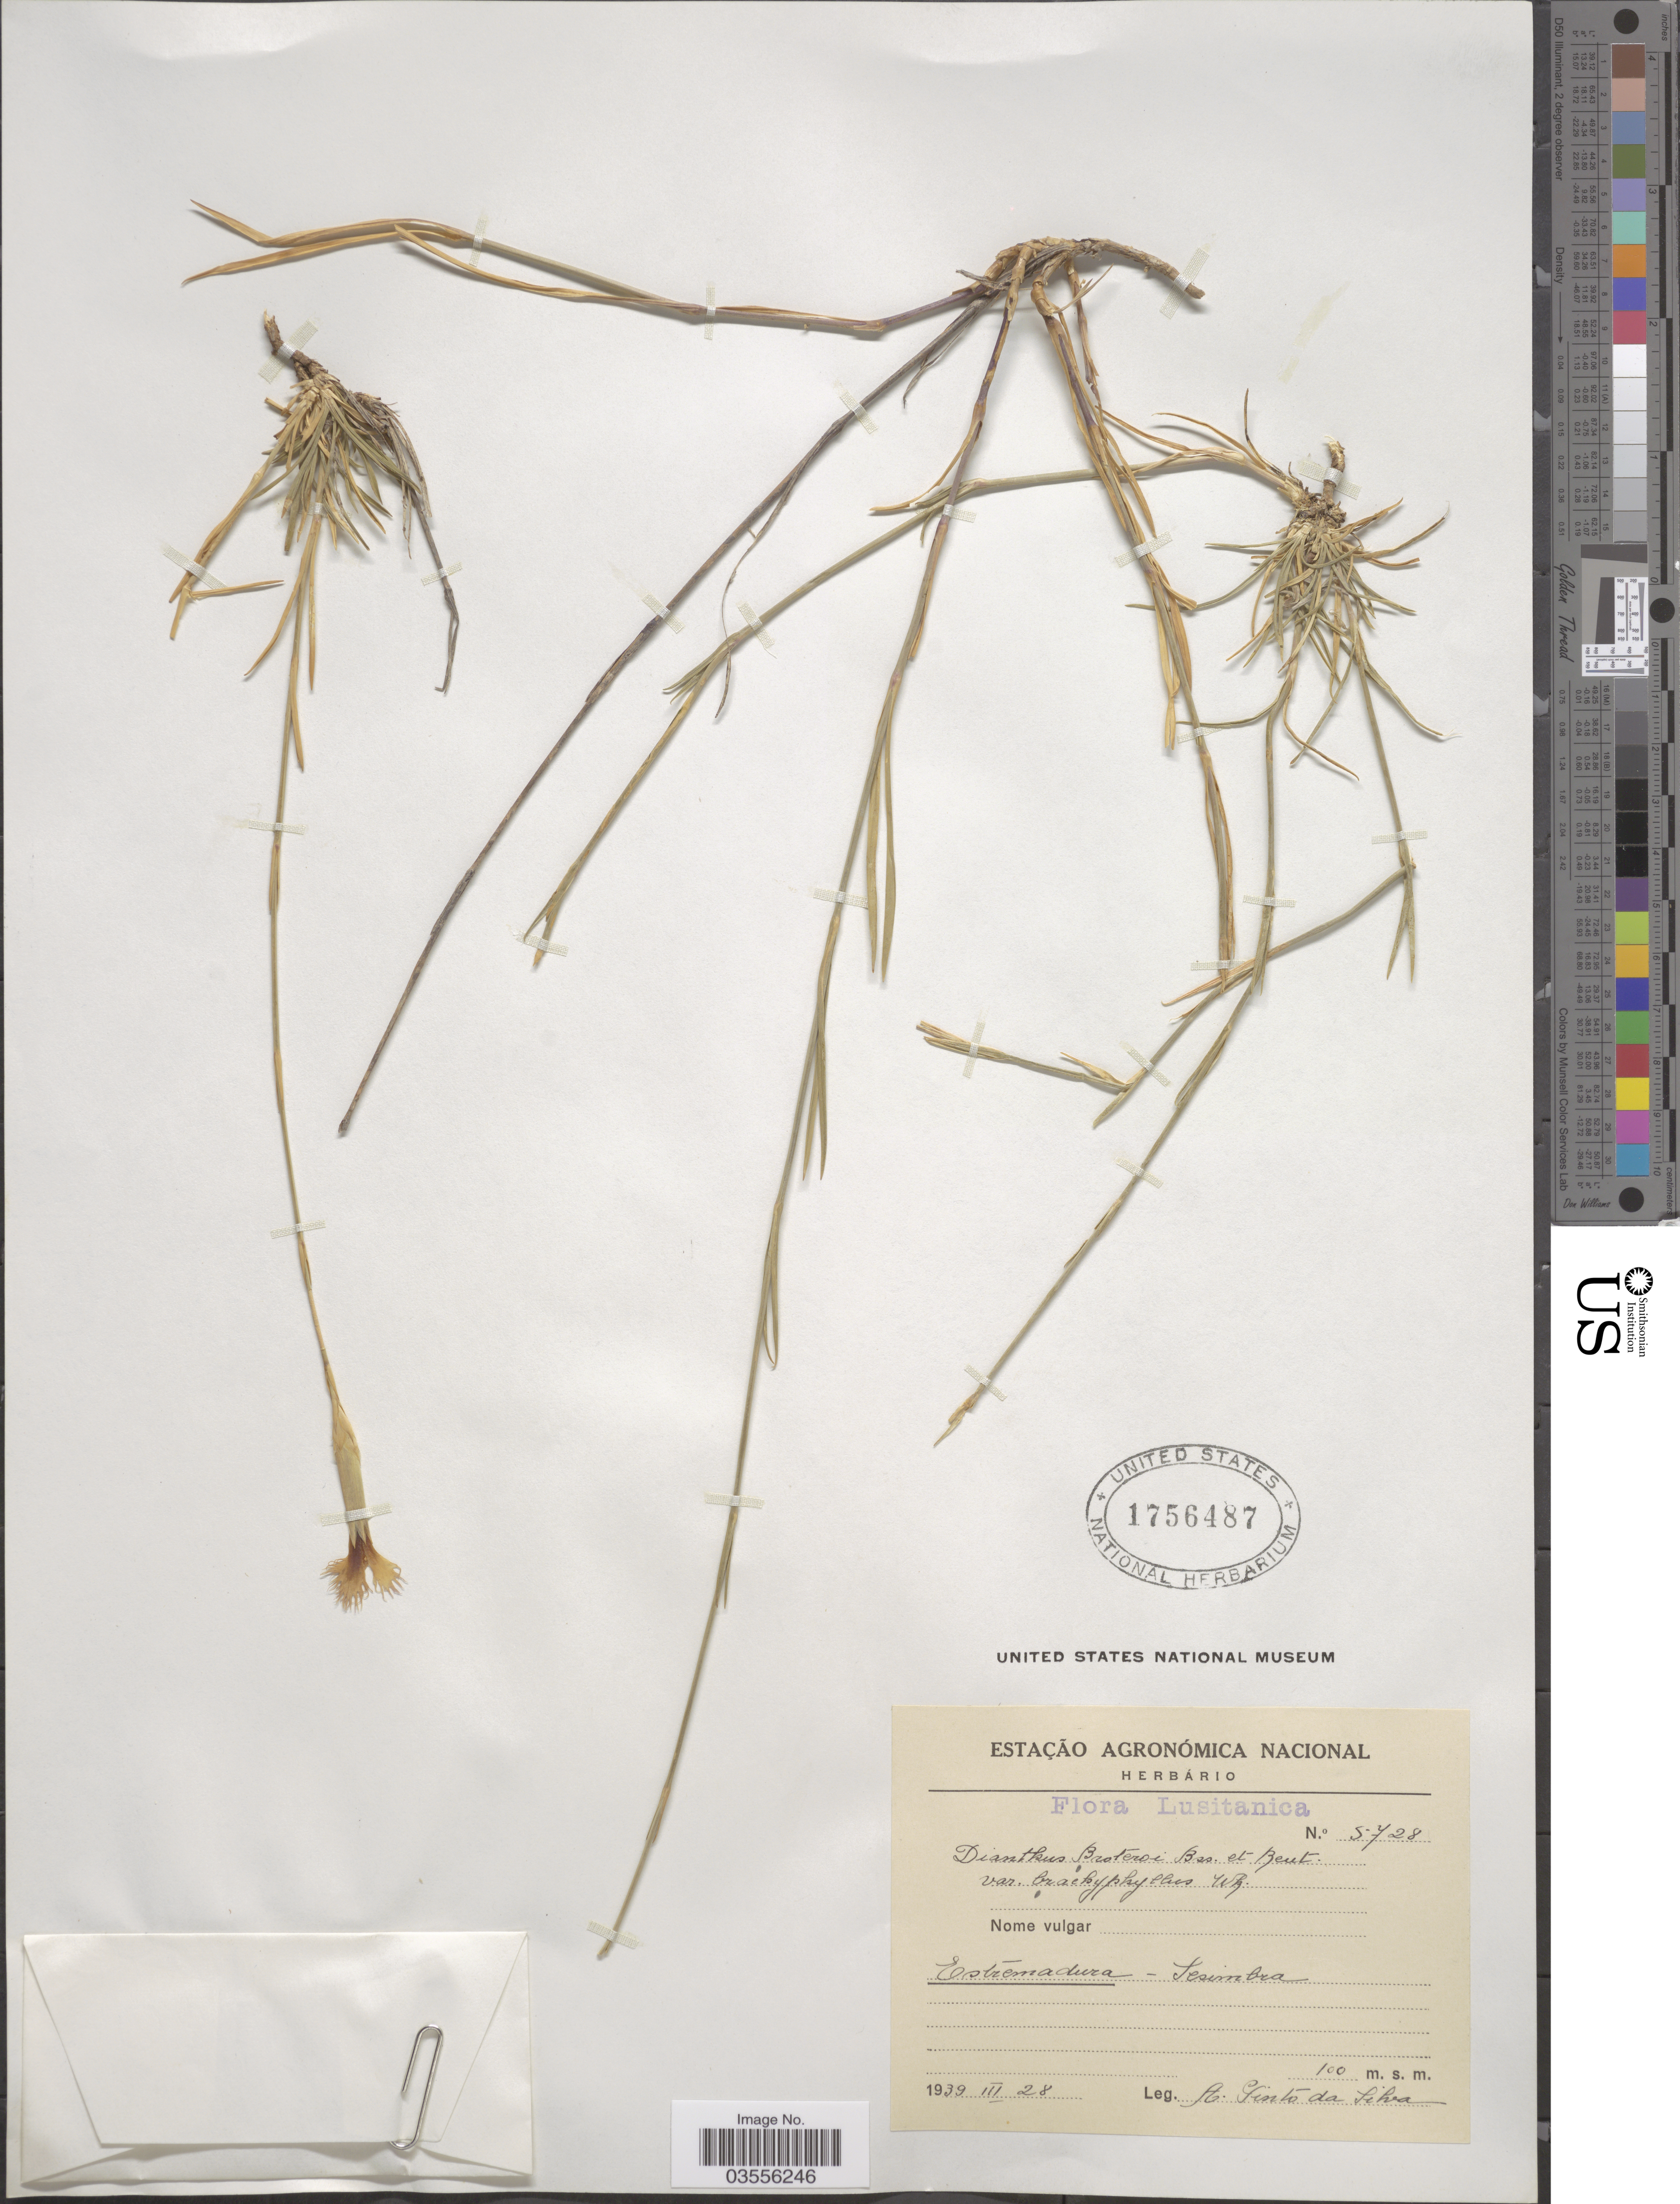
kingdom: Plantae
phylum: Tracheophyta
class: Magnoliopsida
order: Caryophyllales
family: Caryophyllaceae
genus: Dianthus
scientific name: Dianthus broteroi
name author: Boiss. & Reut.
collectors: A. Pinto da Silva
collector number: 5728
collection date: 1939-03-28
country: Portugal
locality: Lusitanica. Estremadura - Sesimbra.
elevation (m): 100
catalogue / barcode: US 1756487